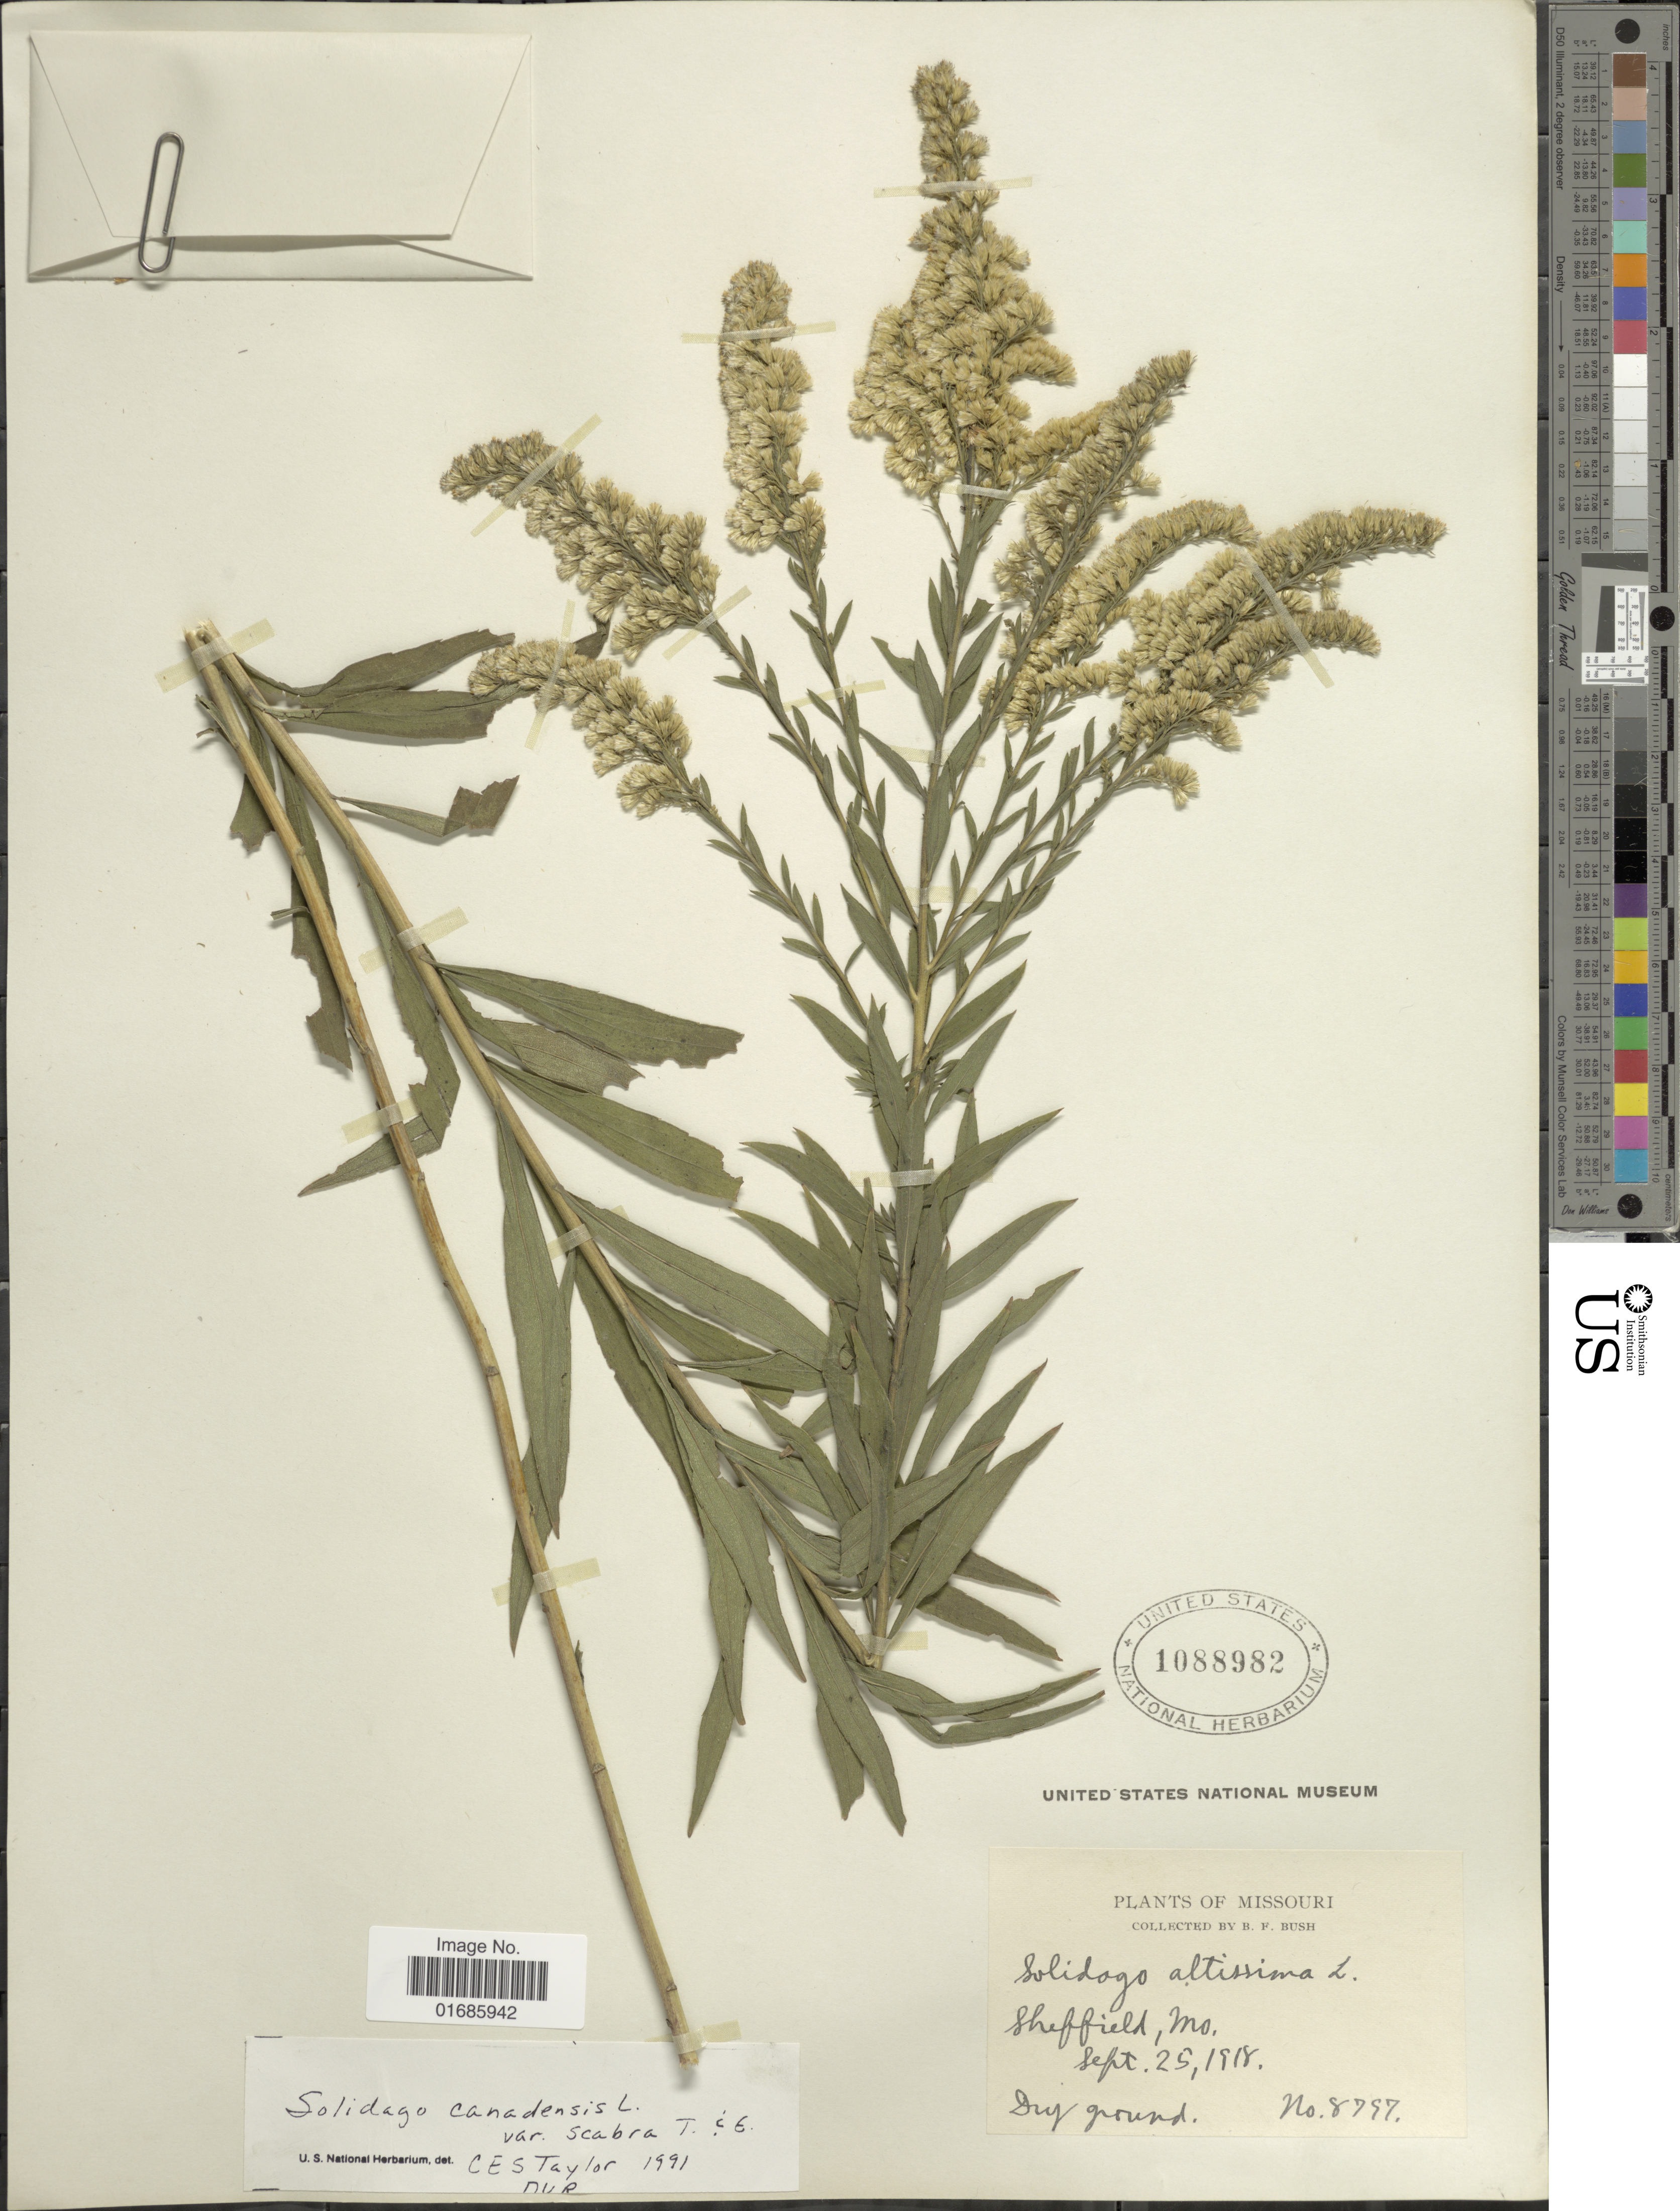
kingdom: Plantae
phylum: Tracheophyta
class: Magnoliopsida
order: Asterales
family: Asteraceae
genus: Solidago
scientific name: Solidago canadensis var. scabra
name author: (Muhl. ex Willd.) Torr. & A. Gray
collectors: B. F. Bush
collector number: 8797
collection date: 1818-09-25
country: United States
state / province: Missouri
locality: Sheffield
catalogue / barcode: US 1088982